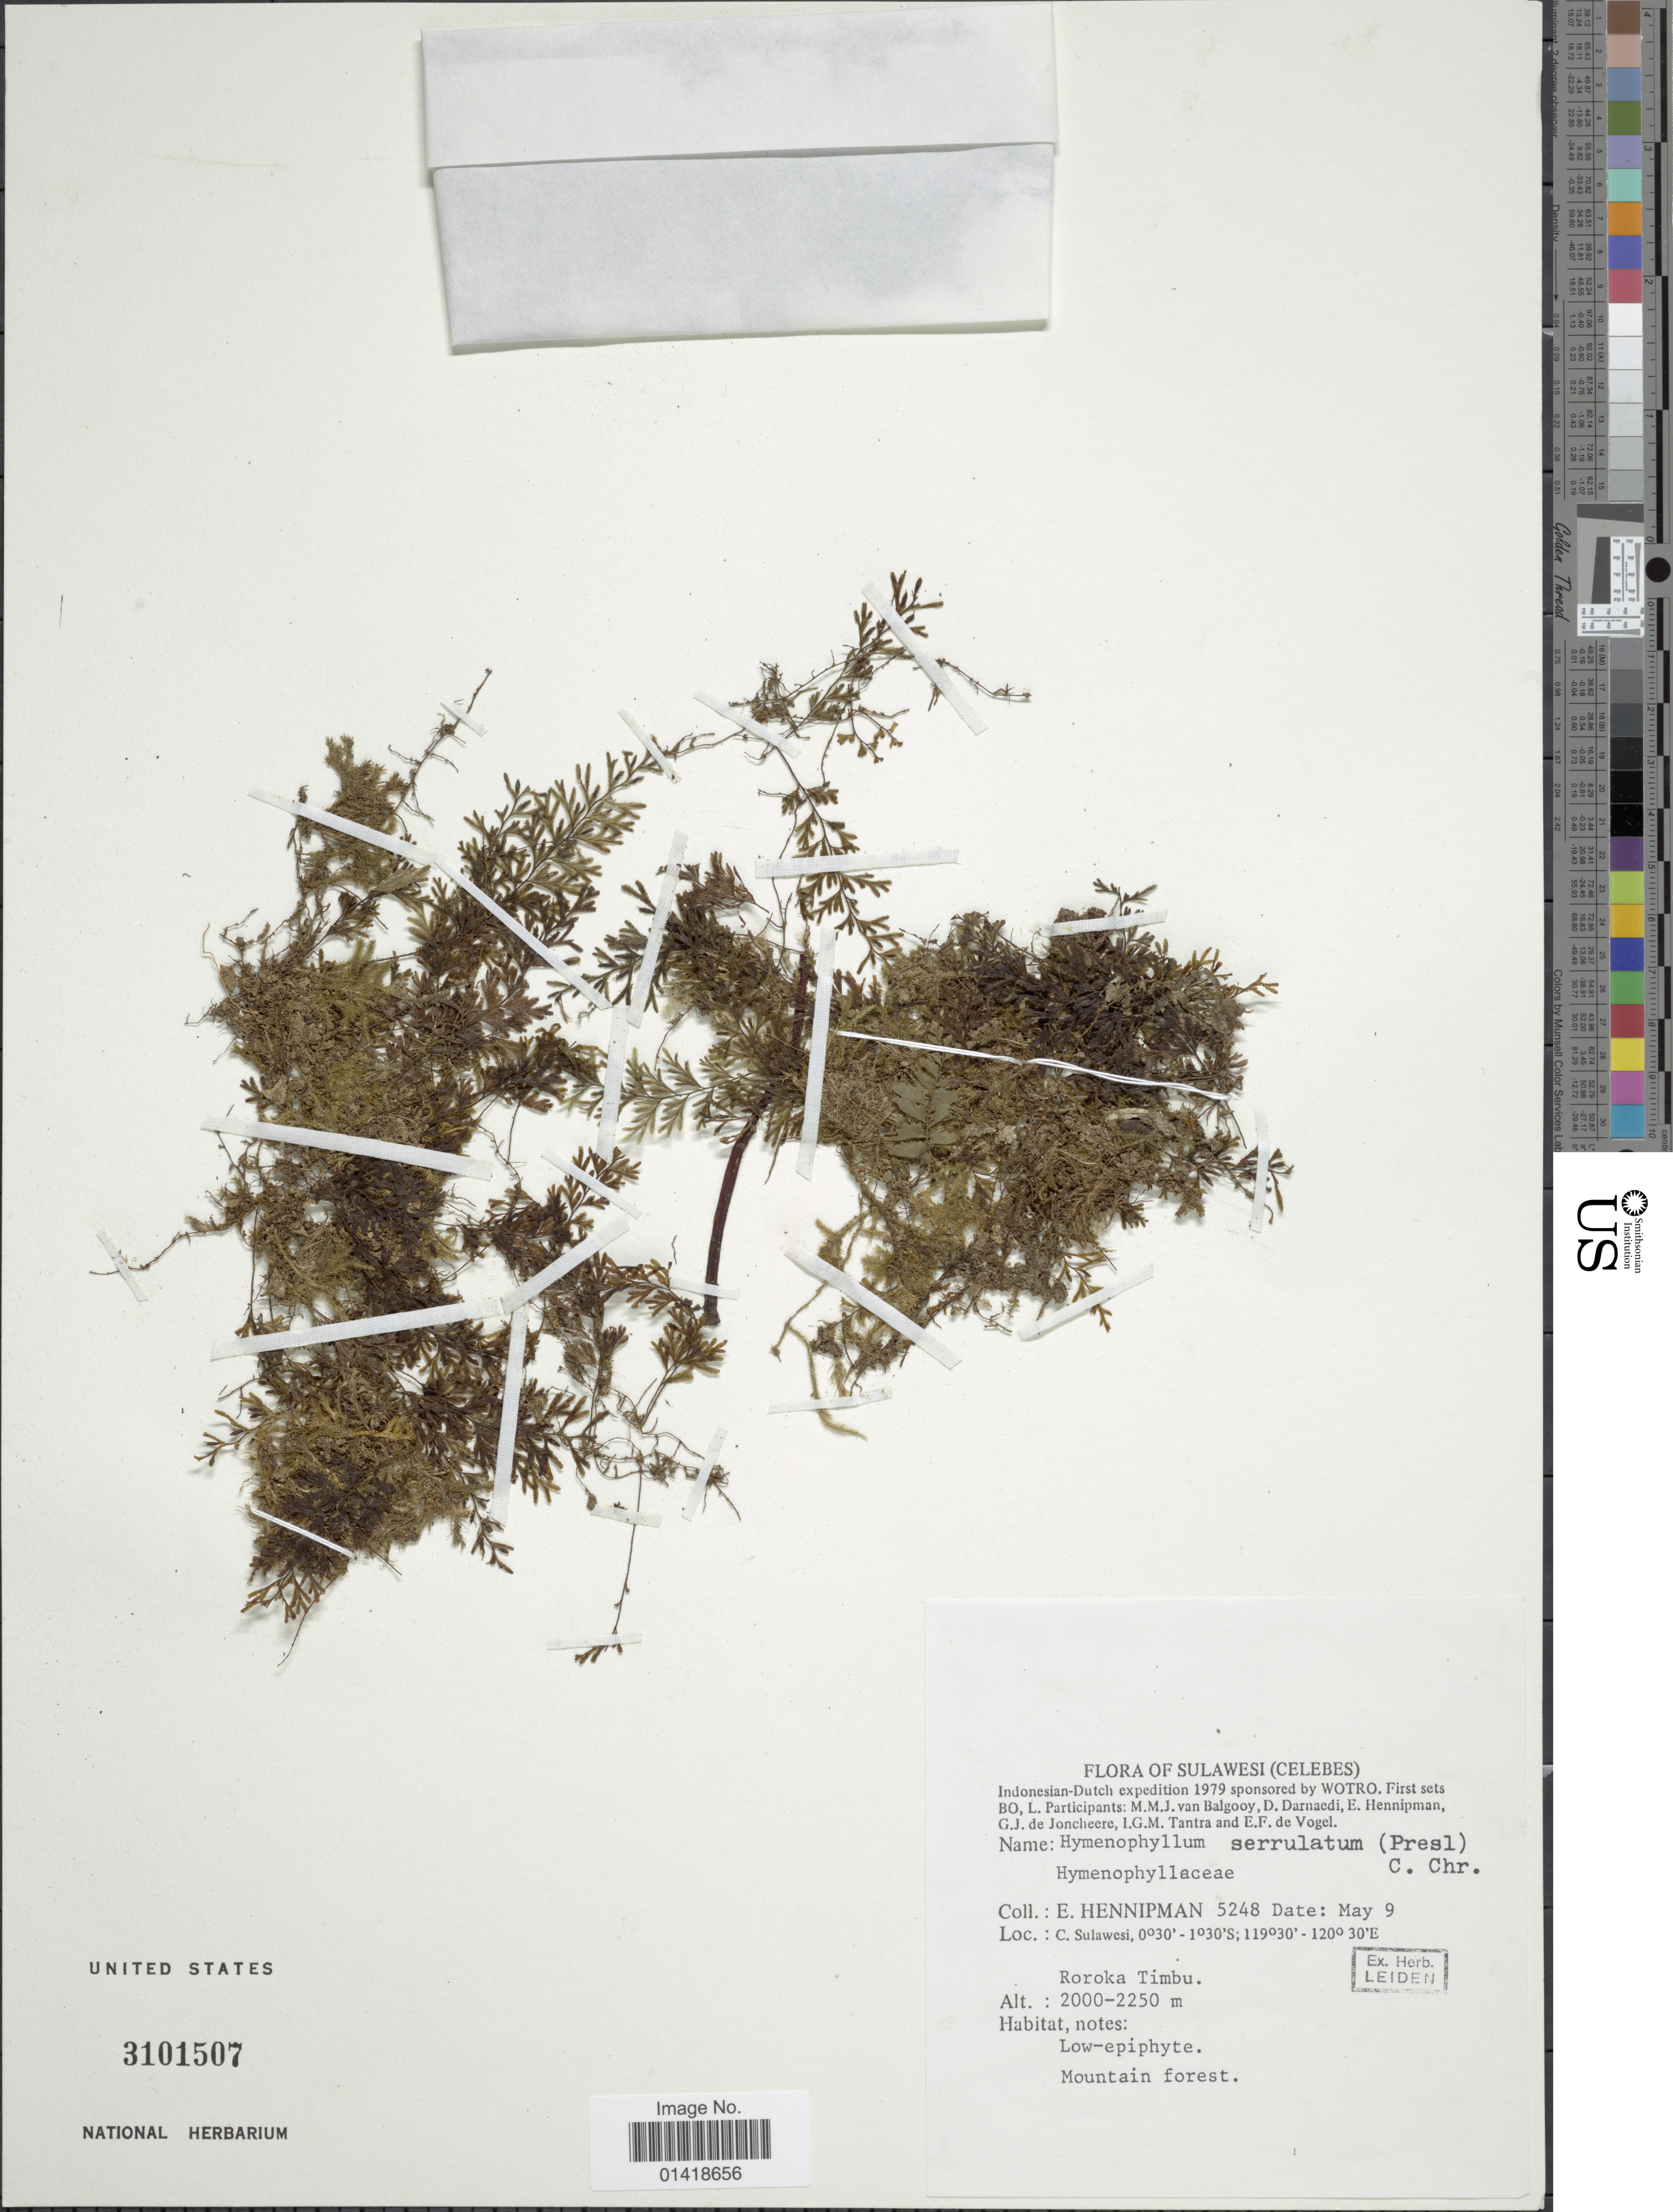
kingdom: Plantae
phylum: Tracheophyta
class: Polypodiopsida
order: Hymenophyllales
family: Hymenophyllaceae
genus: Hymenophyllum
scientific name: Hymenophyllum serrulatum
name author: (C. Presl) C. Chr.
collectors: E. Hennipman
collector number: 5248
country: Indonesia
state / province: Sulawesi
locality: Celebes. C. Sulawesi. Roroka Timbu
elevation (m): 2000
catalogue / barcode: US 3101507